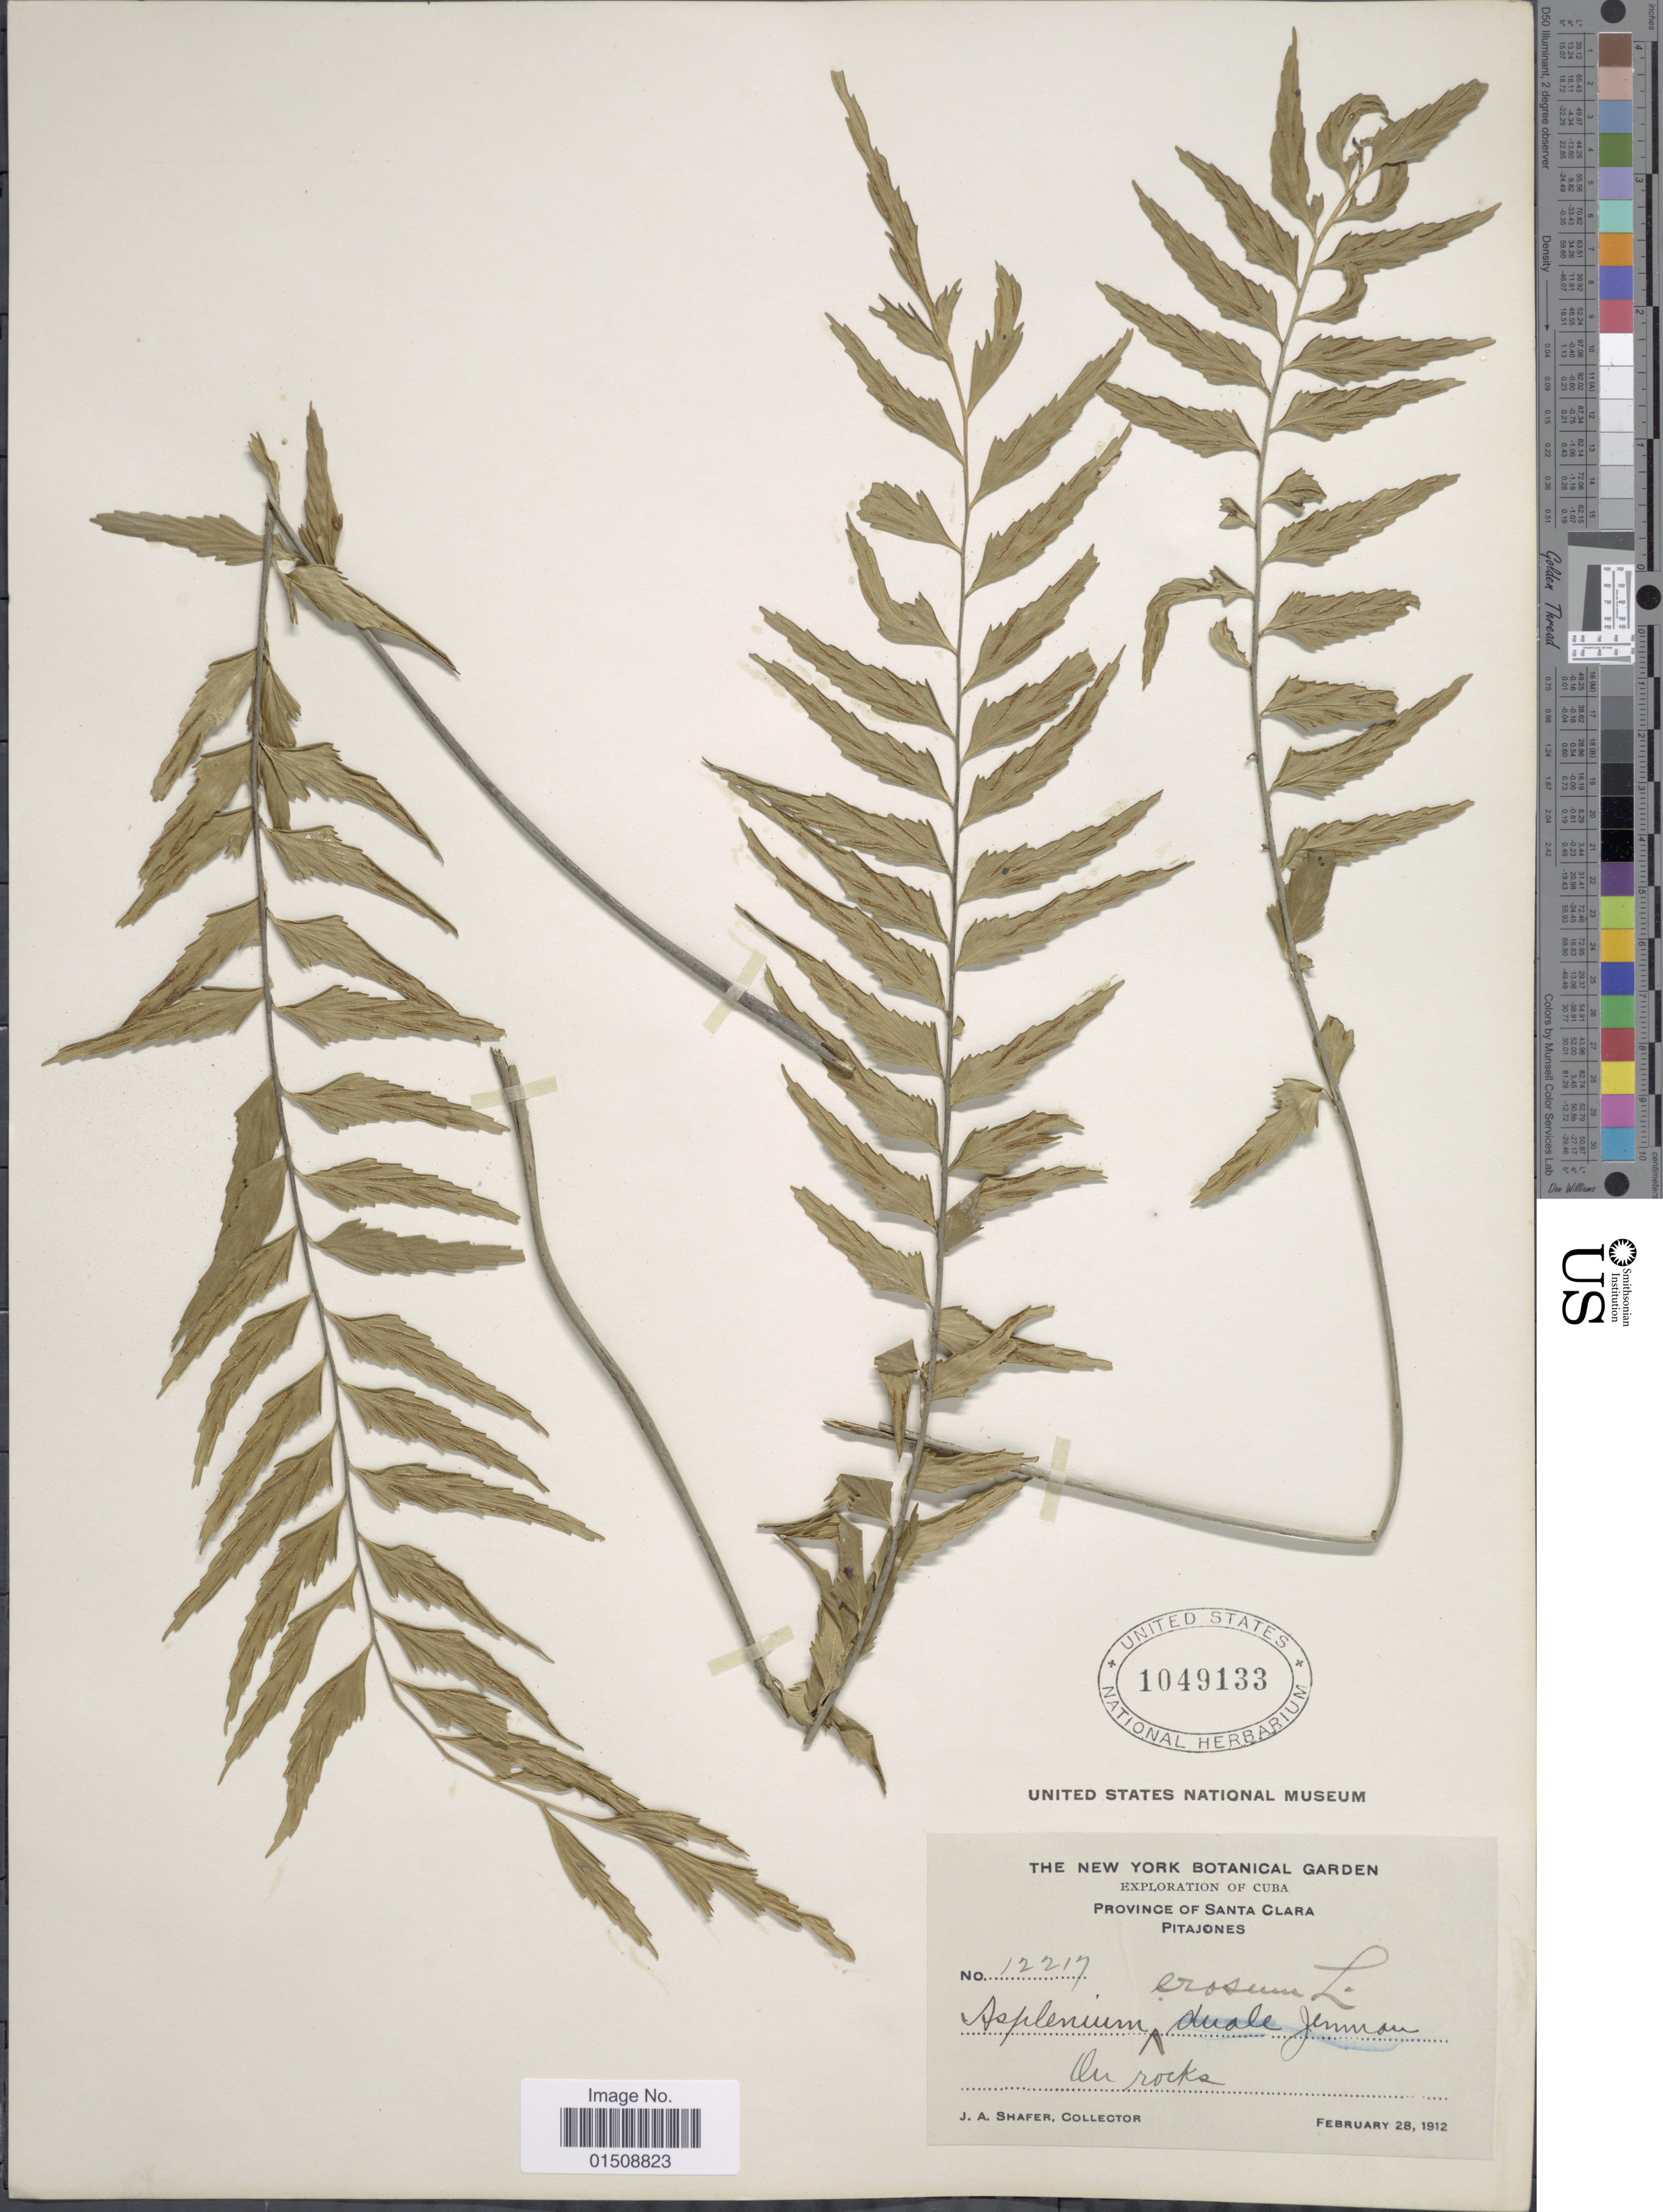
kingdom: Plantae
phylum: Tracheophyta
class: Polypodiopsida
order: Polypodiales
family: Aspleniaceae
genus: Asplenium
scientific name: Asplenium erosum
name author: L.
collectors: J. A. Shafer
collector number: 12217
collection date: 1912-02-28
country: Cuba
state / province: Las Villas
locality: Province of Santa Clara, Pitajones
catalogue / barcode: US 1049133